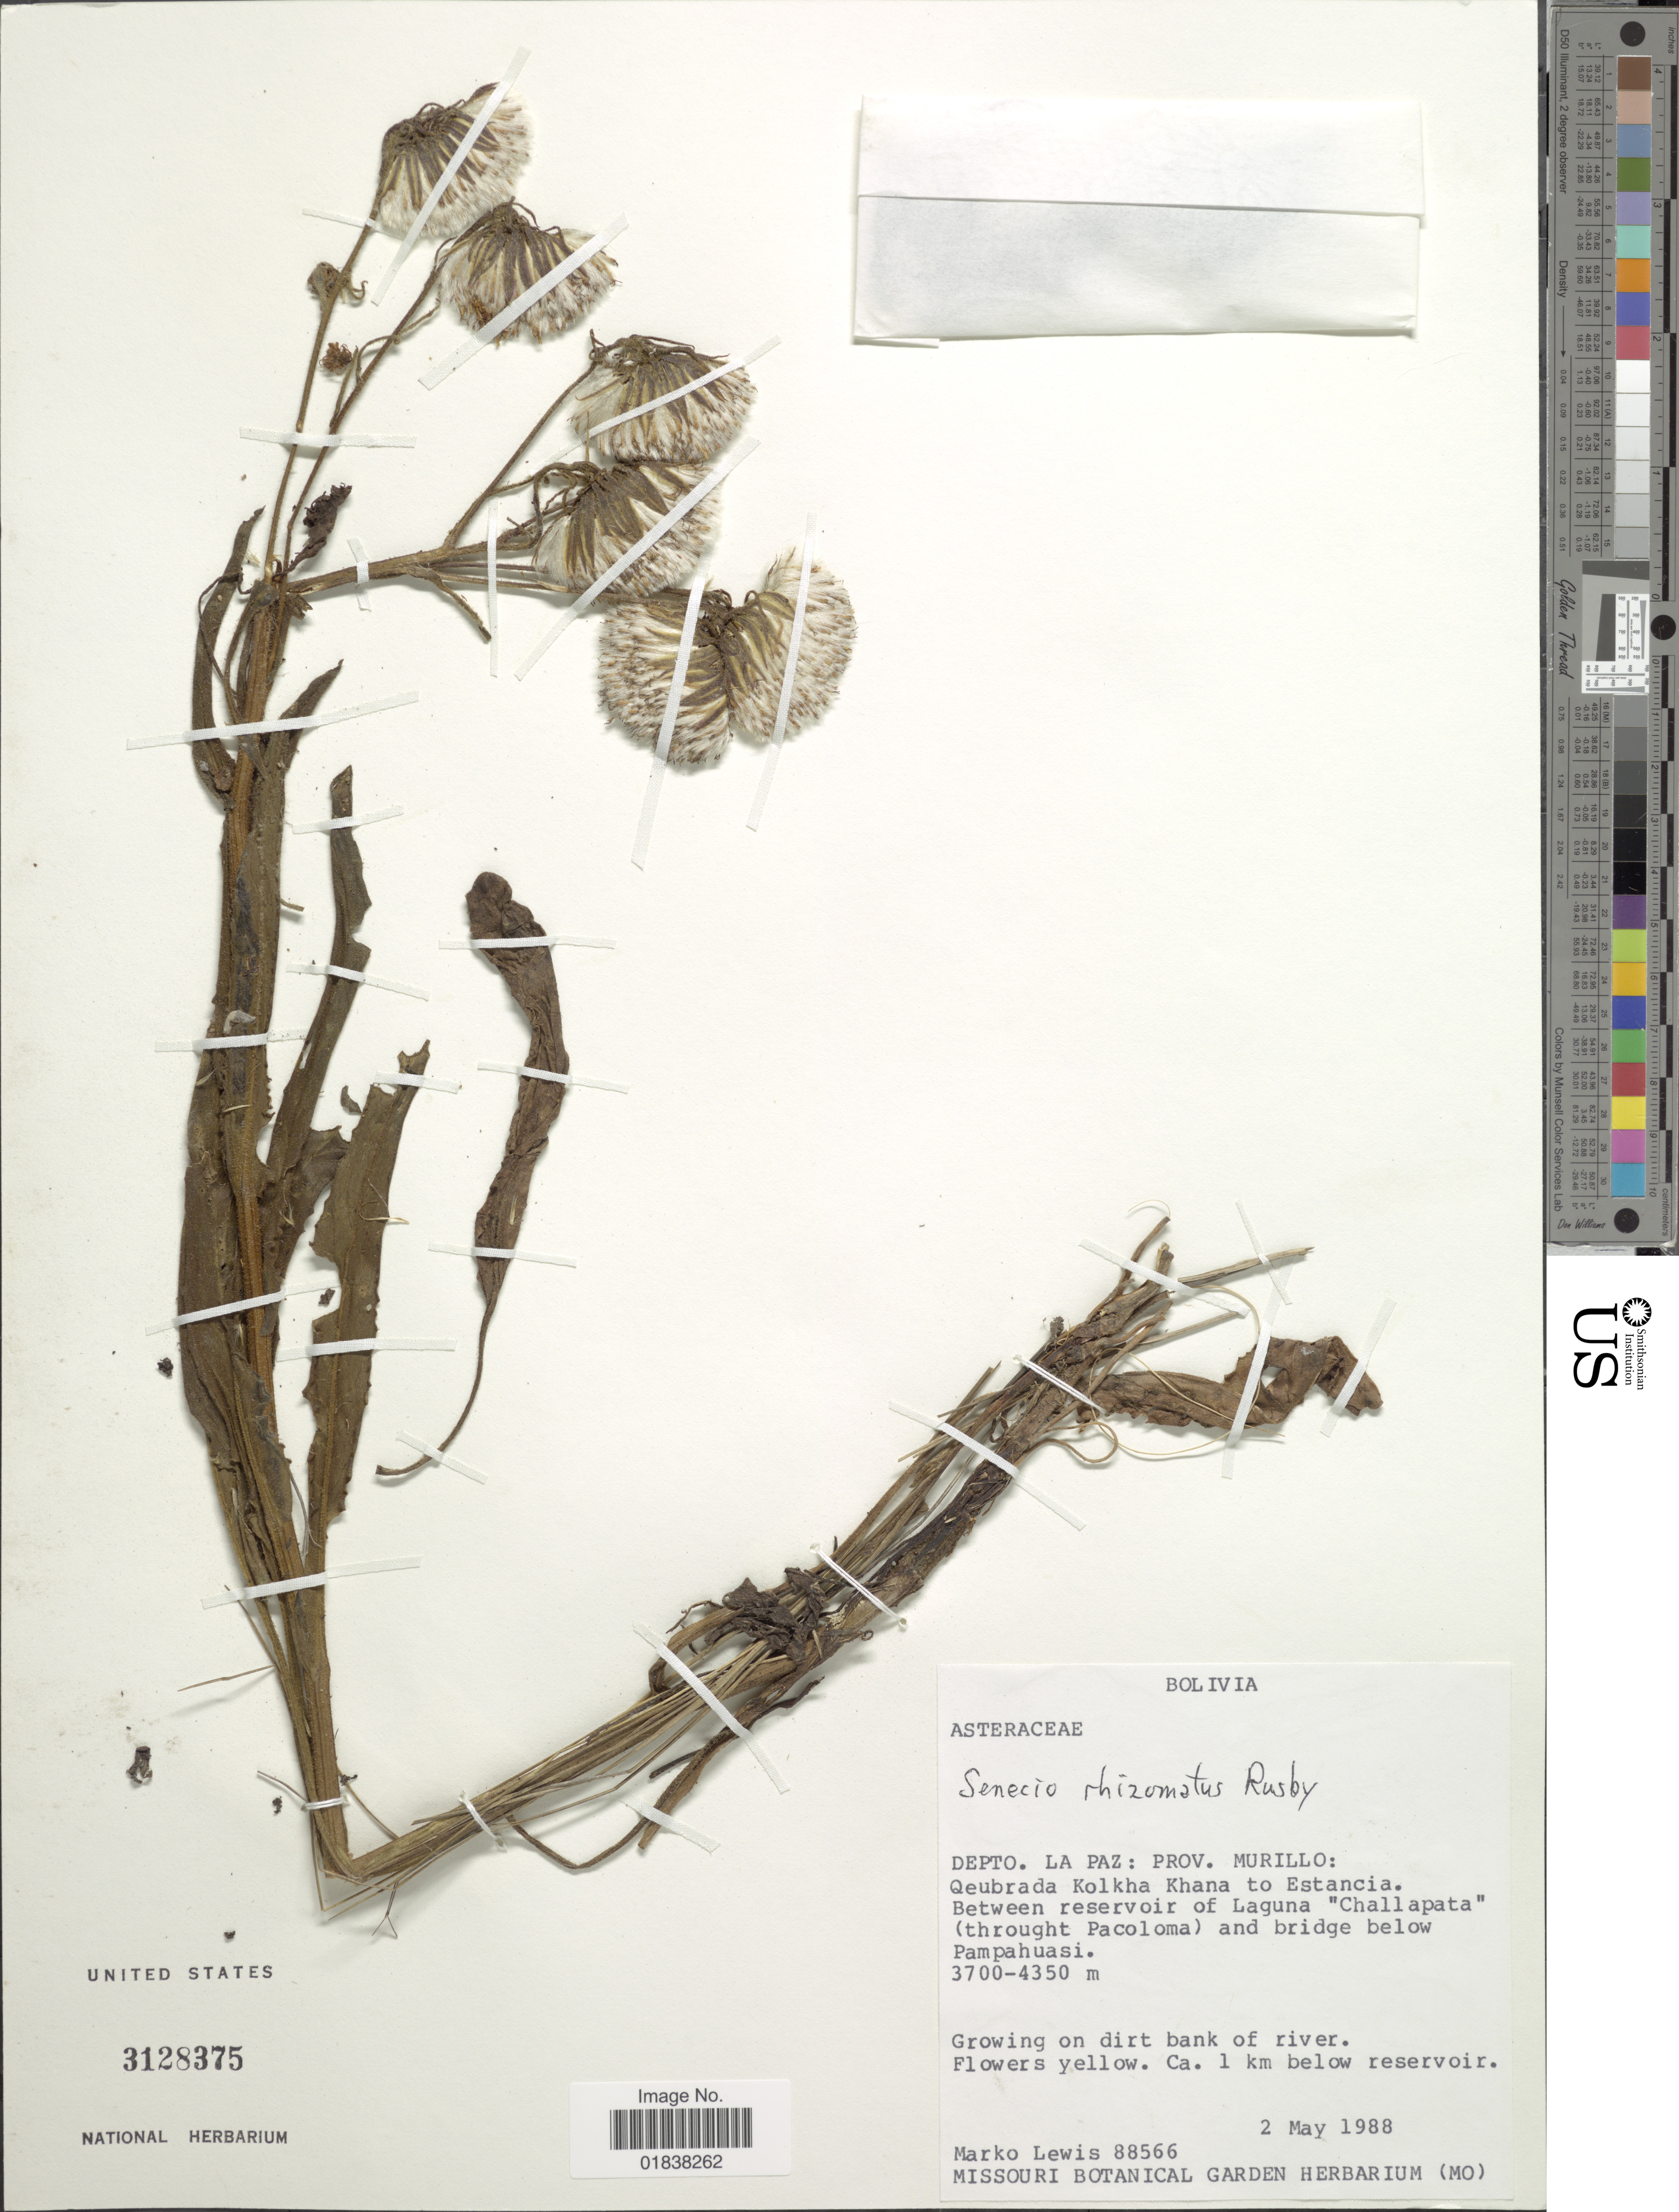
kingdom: Plantae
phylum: Tracheophyta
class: Magnoliopsida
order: Asterales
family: Asteraceae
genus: Senecio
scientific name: Senecio rhizomatus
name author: Rusby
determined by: Salomon, Luciana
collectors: M. A. Lewis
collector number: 88566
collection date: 1988-05-02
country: Bolivia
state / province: La Paz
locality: Prov. Murillo, Quebrada Kolkha Khana to Estancia, between reservoir of Laguna Challapata (throught Pacoloma) and bridge below Pampahuasi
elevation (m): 3700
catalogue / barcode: US 3128375